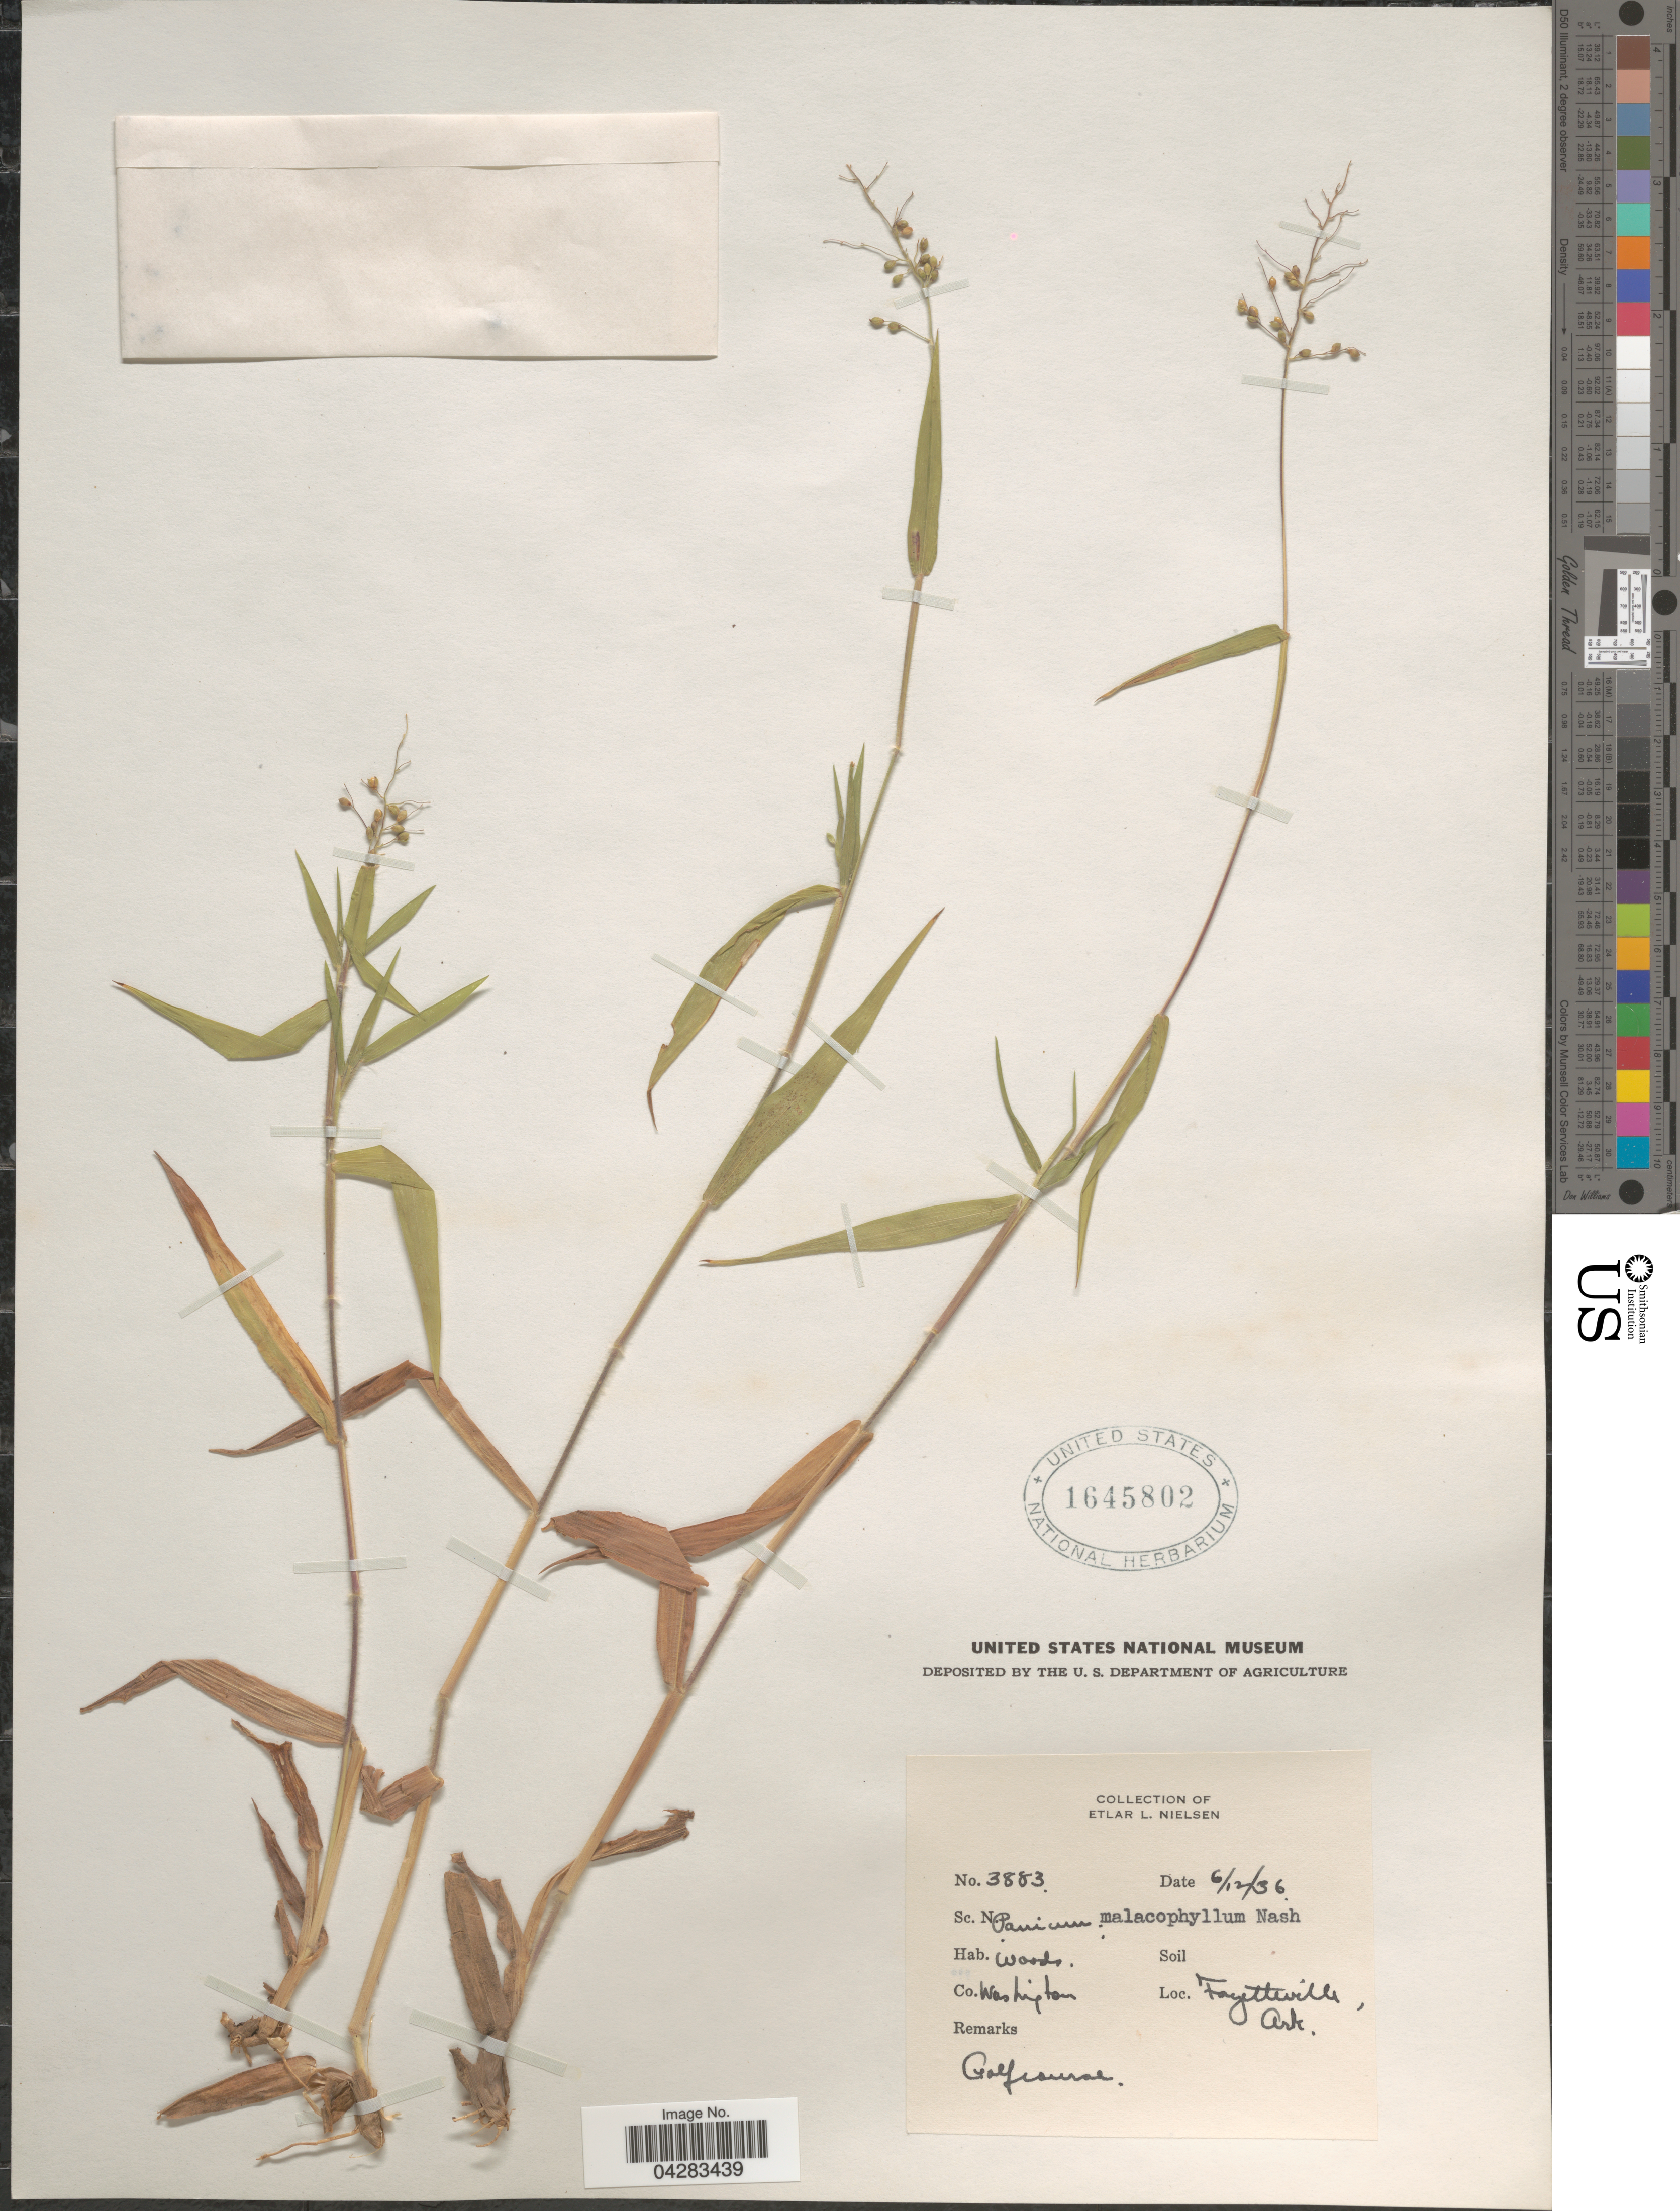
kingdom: Plantae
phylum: Tracheophyta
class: Liliopsida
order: Poales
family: Poaceae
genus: Dichanthelium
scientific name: Dichanthelium malacophyllum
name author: (Nash) Gould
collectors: E. L. Nielsen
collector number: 3883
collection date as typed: Transcribed d/m/y: 12/6/36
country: United States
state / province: Arkansas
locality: Co. Washington. Fayetteville. Golf course.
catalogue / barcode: US 1645802